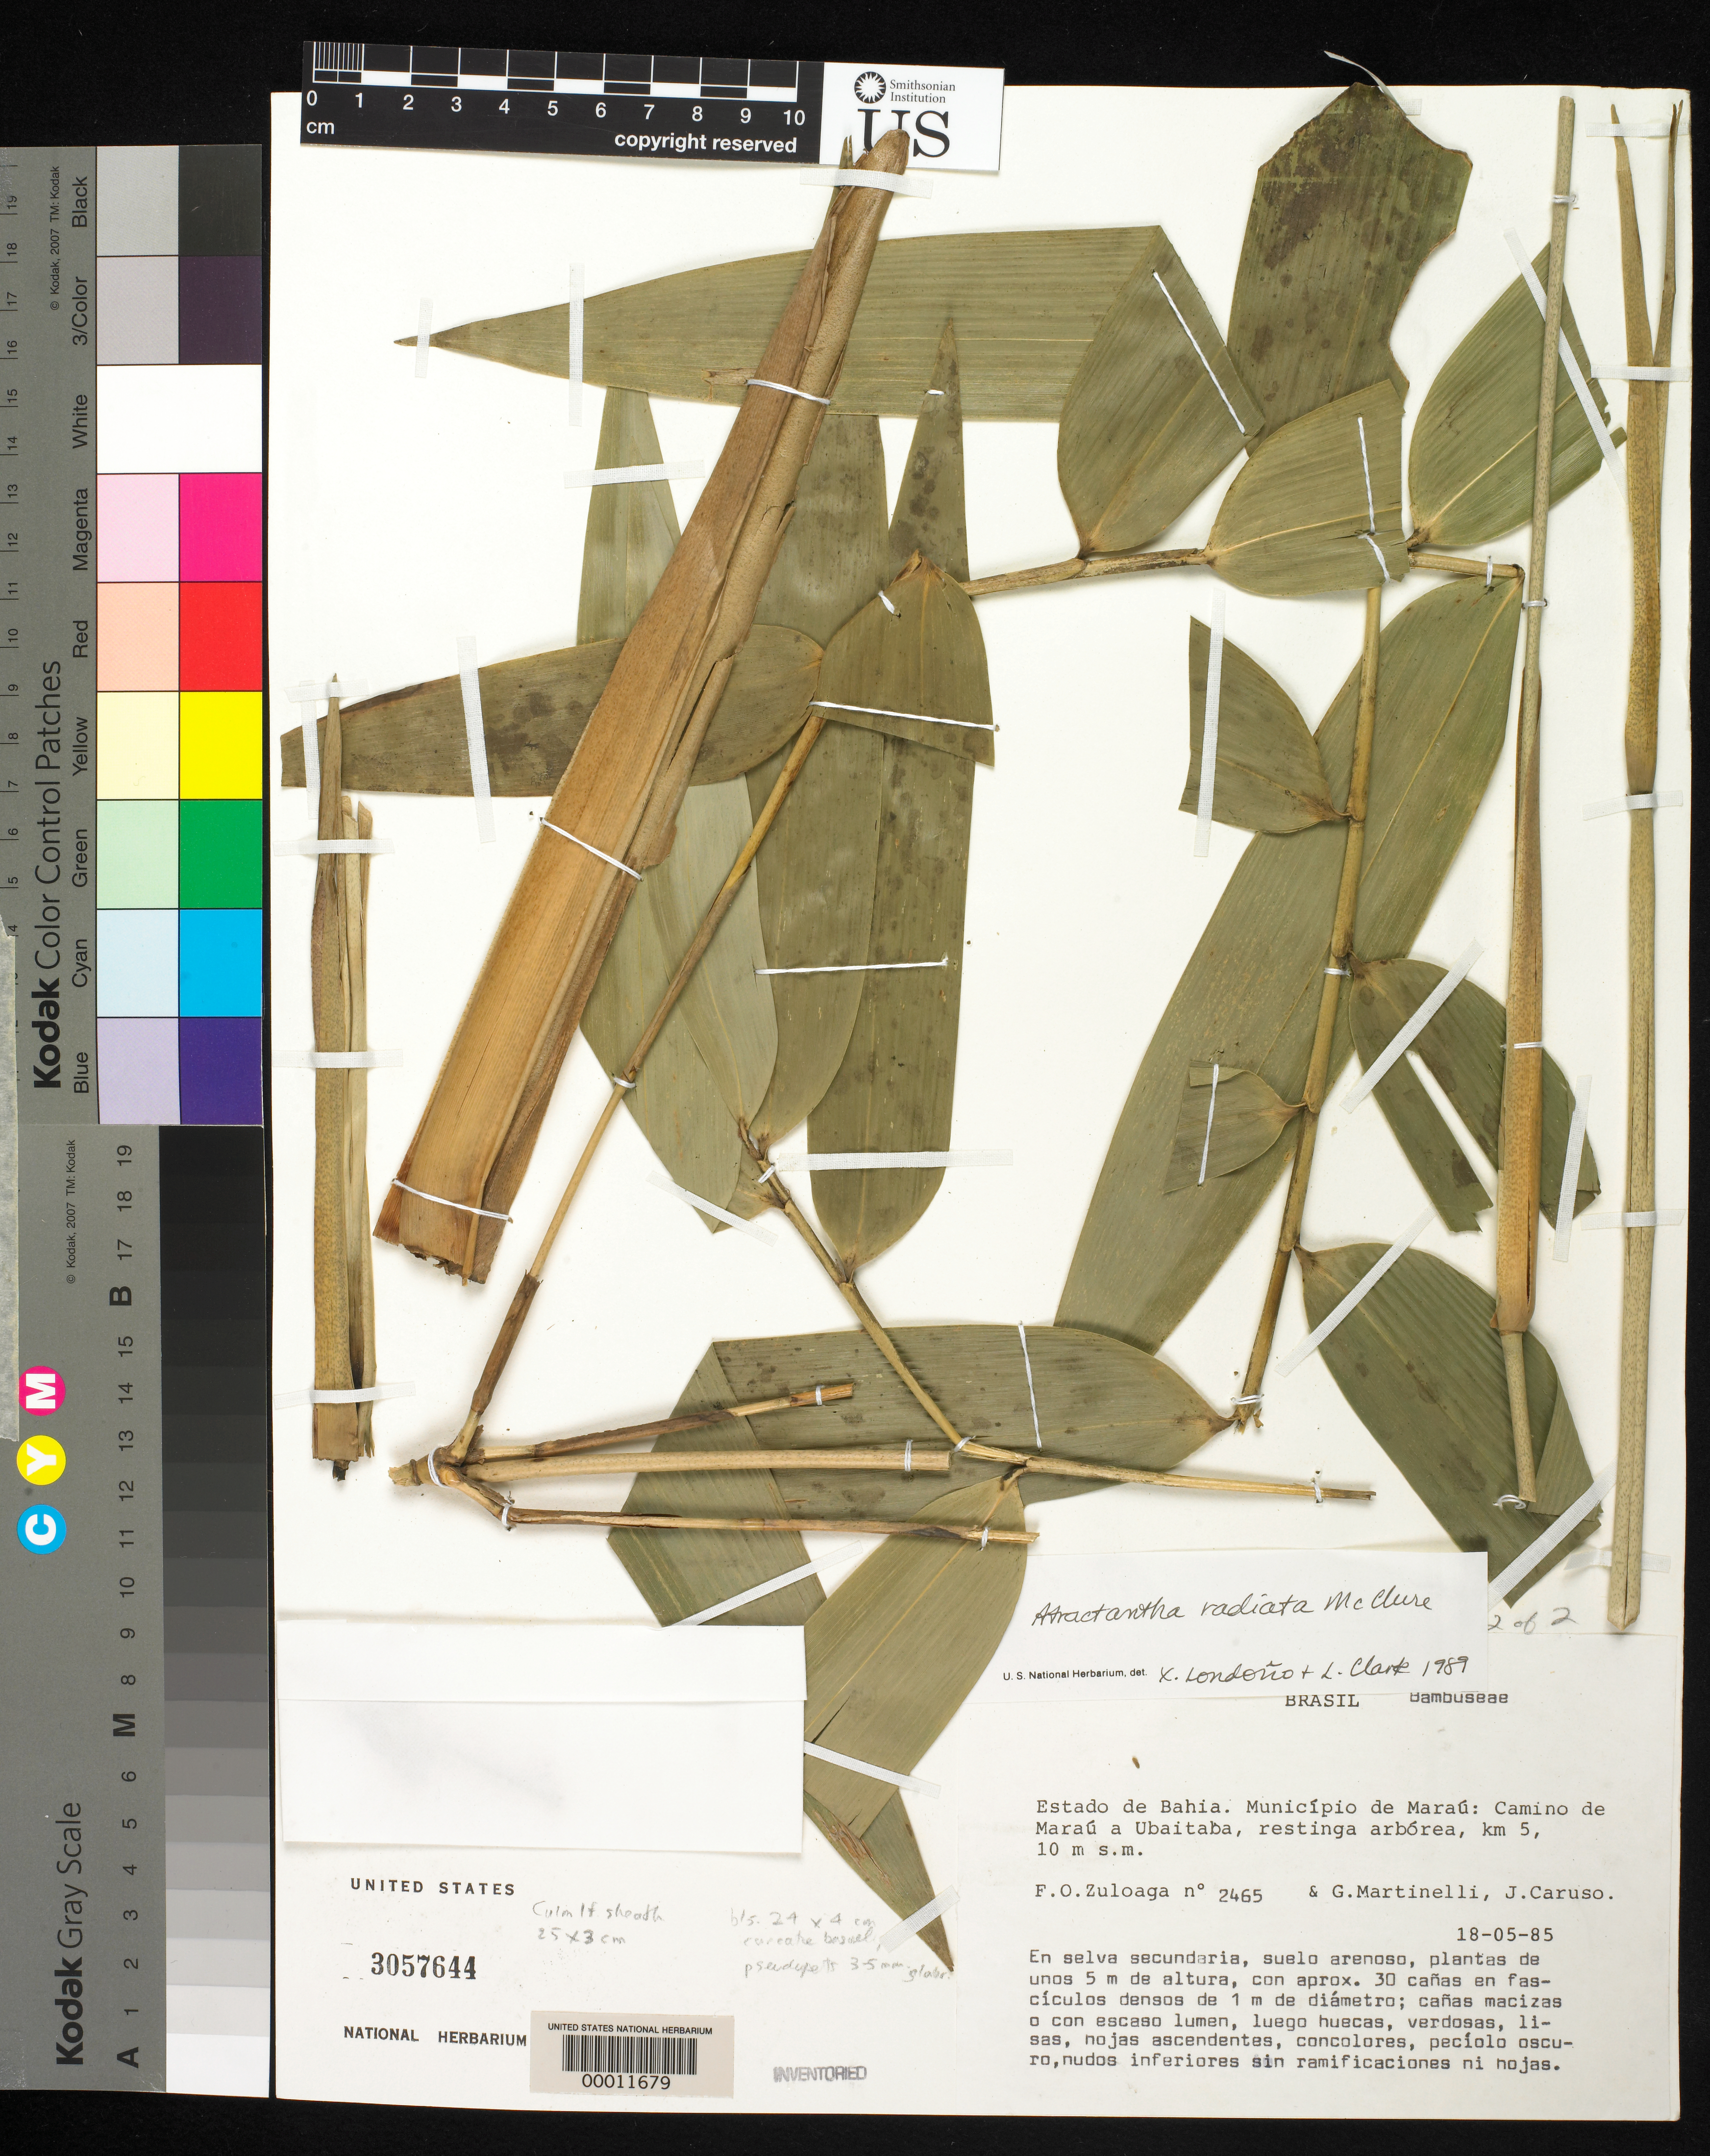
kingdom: Plantae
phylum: Tracheophyta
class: Liliopsida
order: Poales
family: Poaceae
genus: Atractantha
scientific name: Atractantha radiata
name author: McClure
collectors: F. O. Zuloaga, G. Martinelli & J. Caruso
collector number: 2465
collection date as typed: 18 May 1985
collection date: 1985-05-18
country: Brazil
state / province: Bahia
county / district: Maraú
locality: Camino de marau a ubaitaba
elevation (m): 10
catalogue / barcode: US 3057644